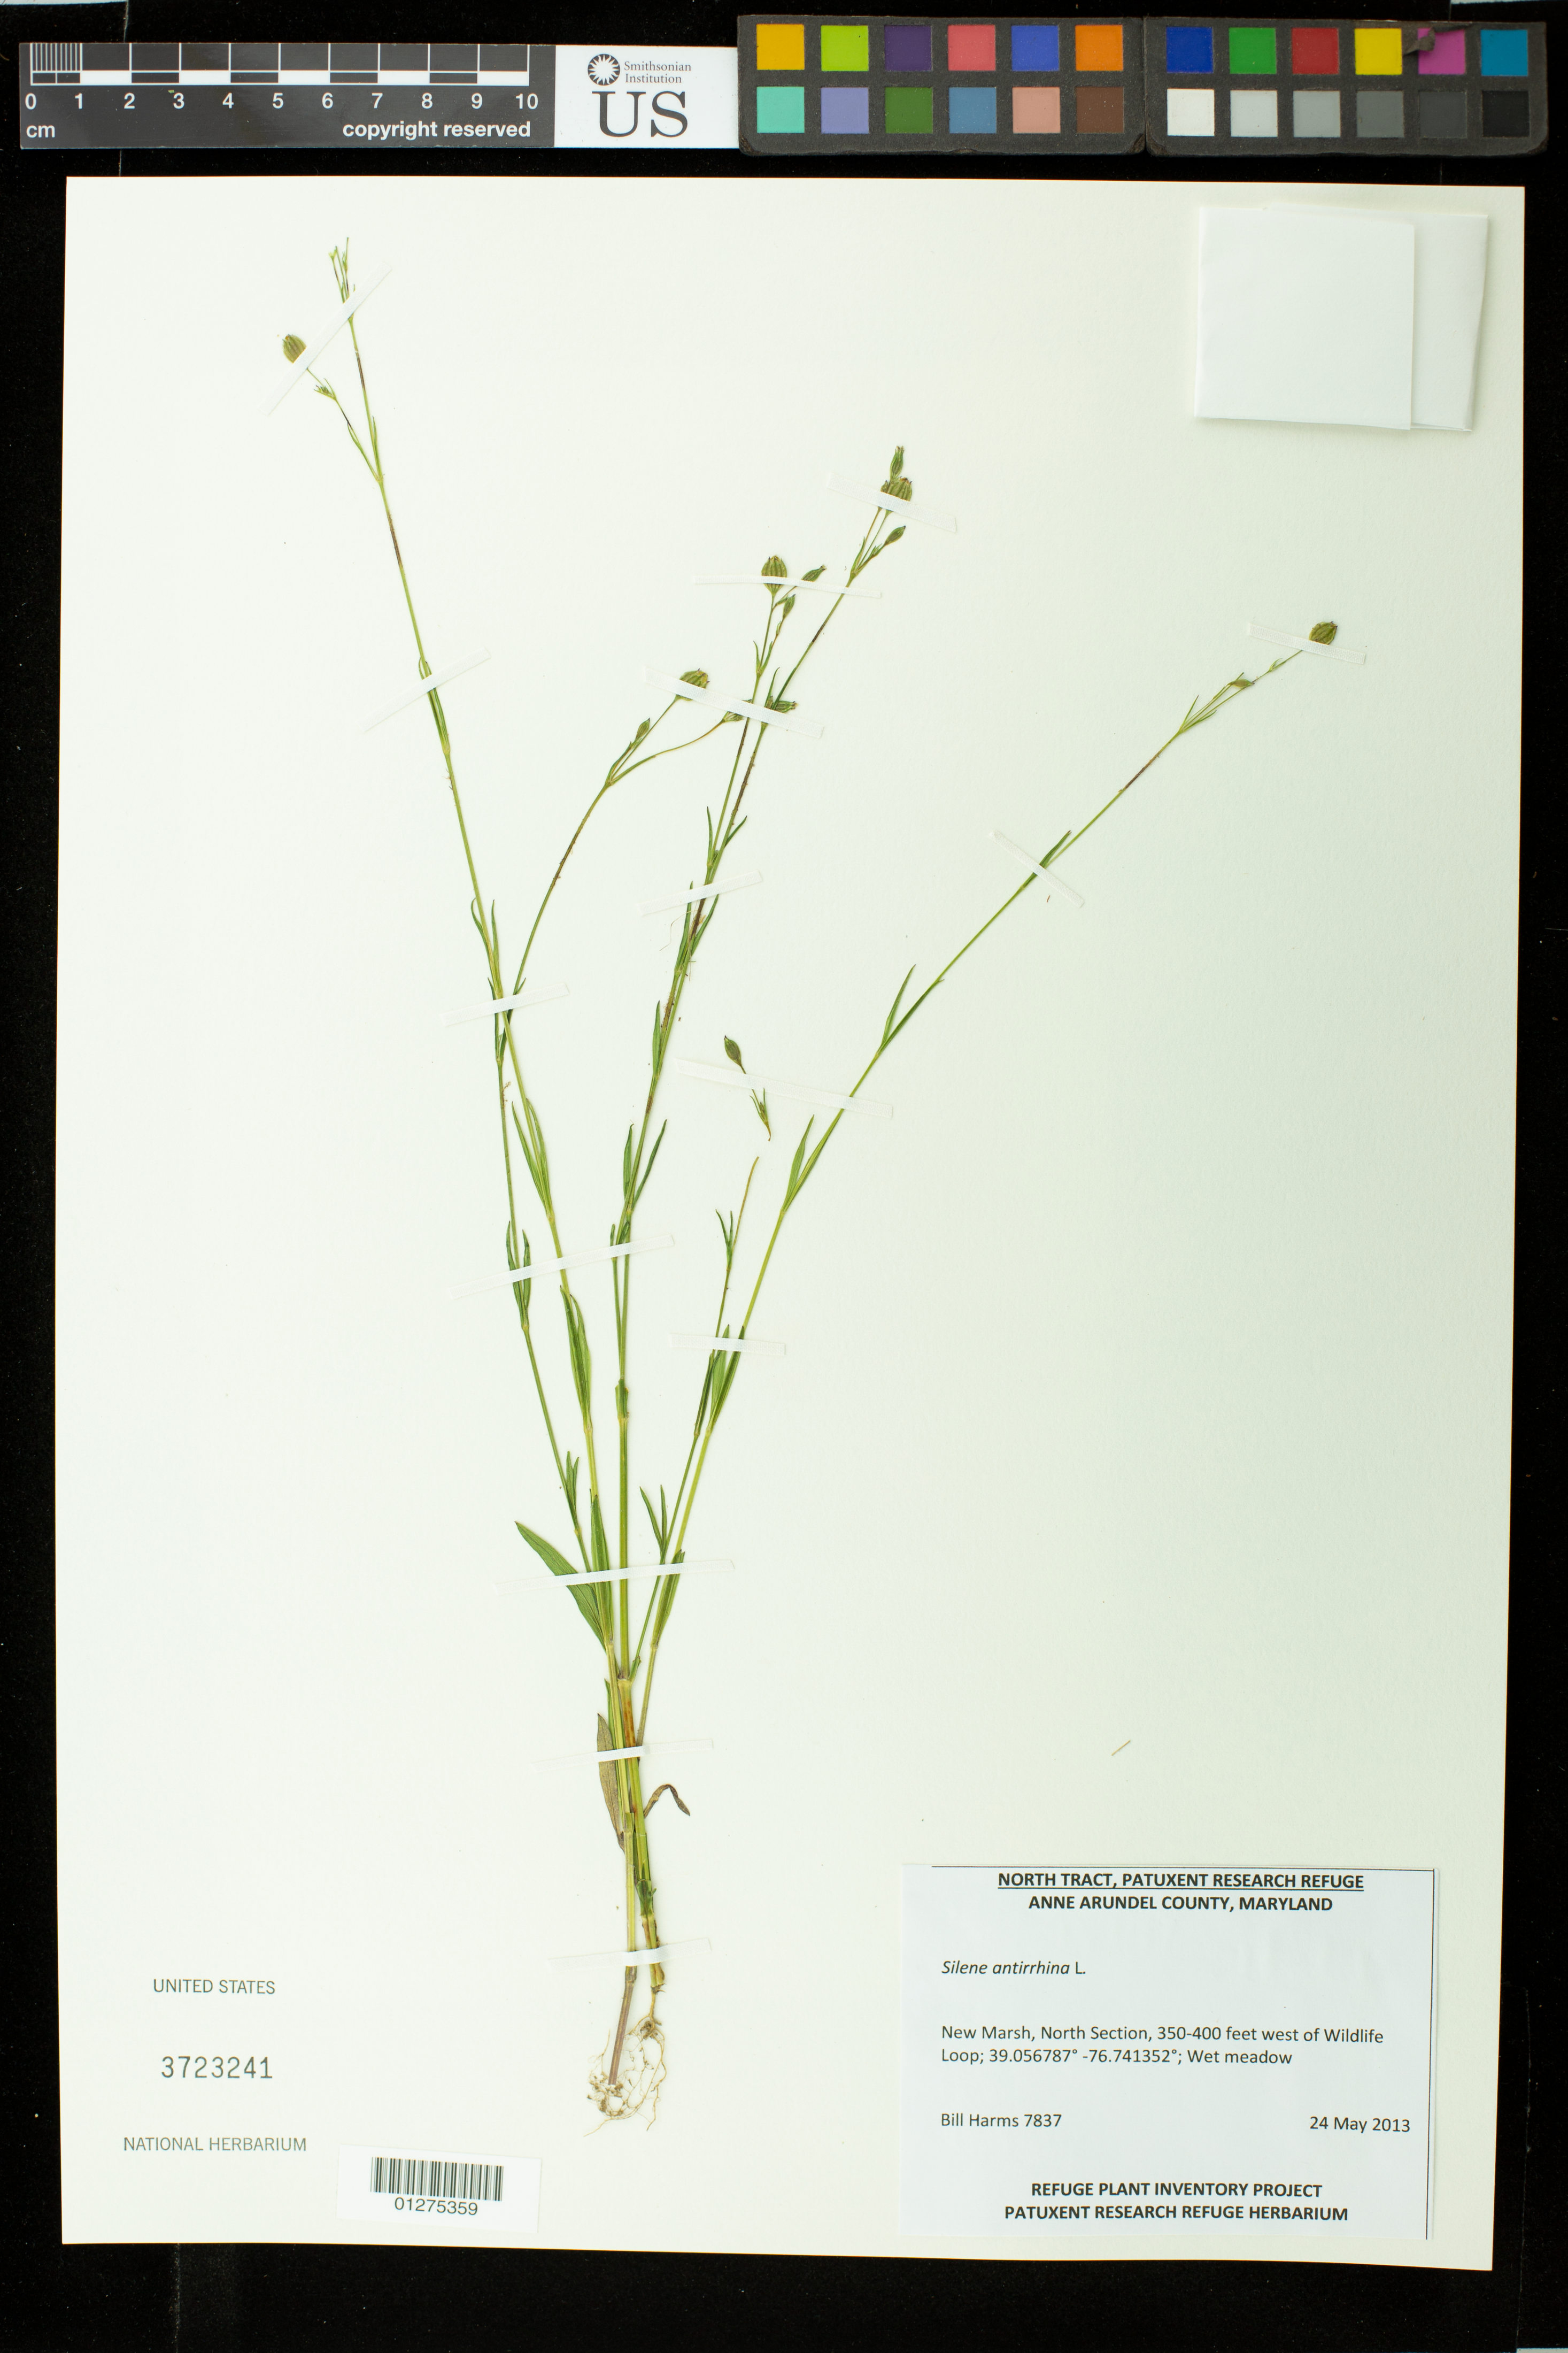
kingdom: Plantae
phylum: Tracheophyta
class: Magnoliopsida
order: Caryophyllales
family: Caryophyllaceae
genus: Silene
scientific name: Silene antirrhina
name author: L.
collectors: B. Harms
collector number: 7837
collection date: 2013-05-24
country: United States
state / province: Maryland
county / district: Anne Arundel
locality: New Marsh, North Section. 350-400 feet west of Wildlife Loop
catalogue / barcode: US 3723241